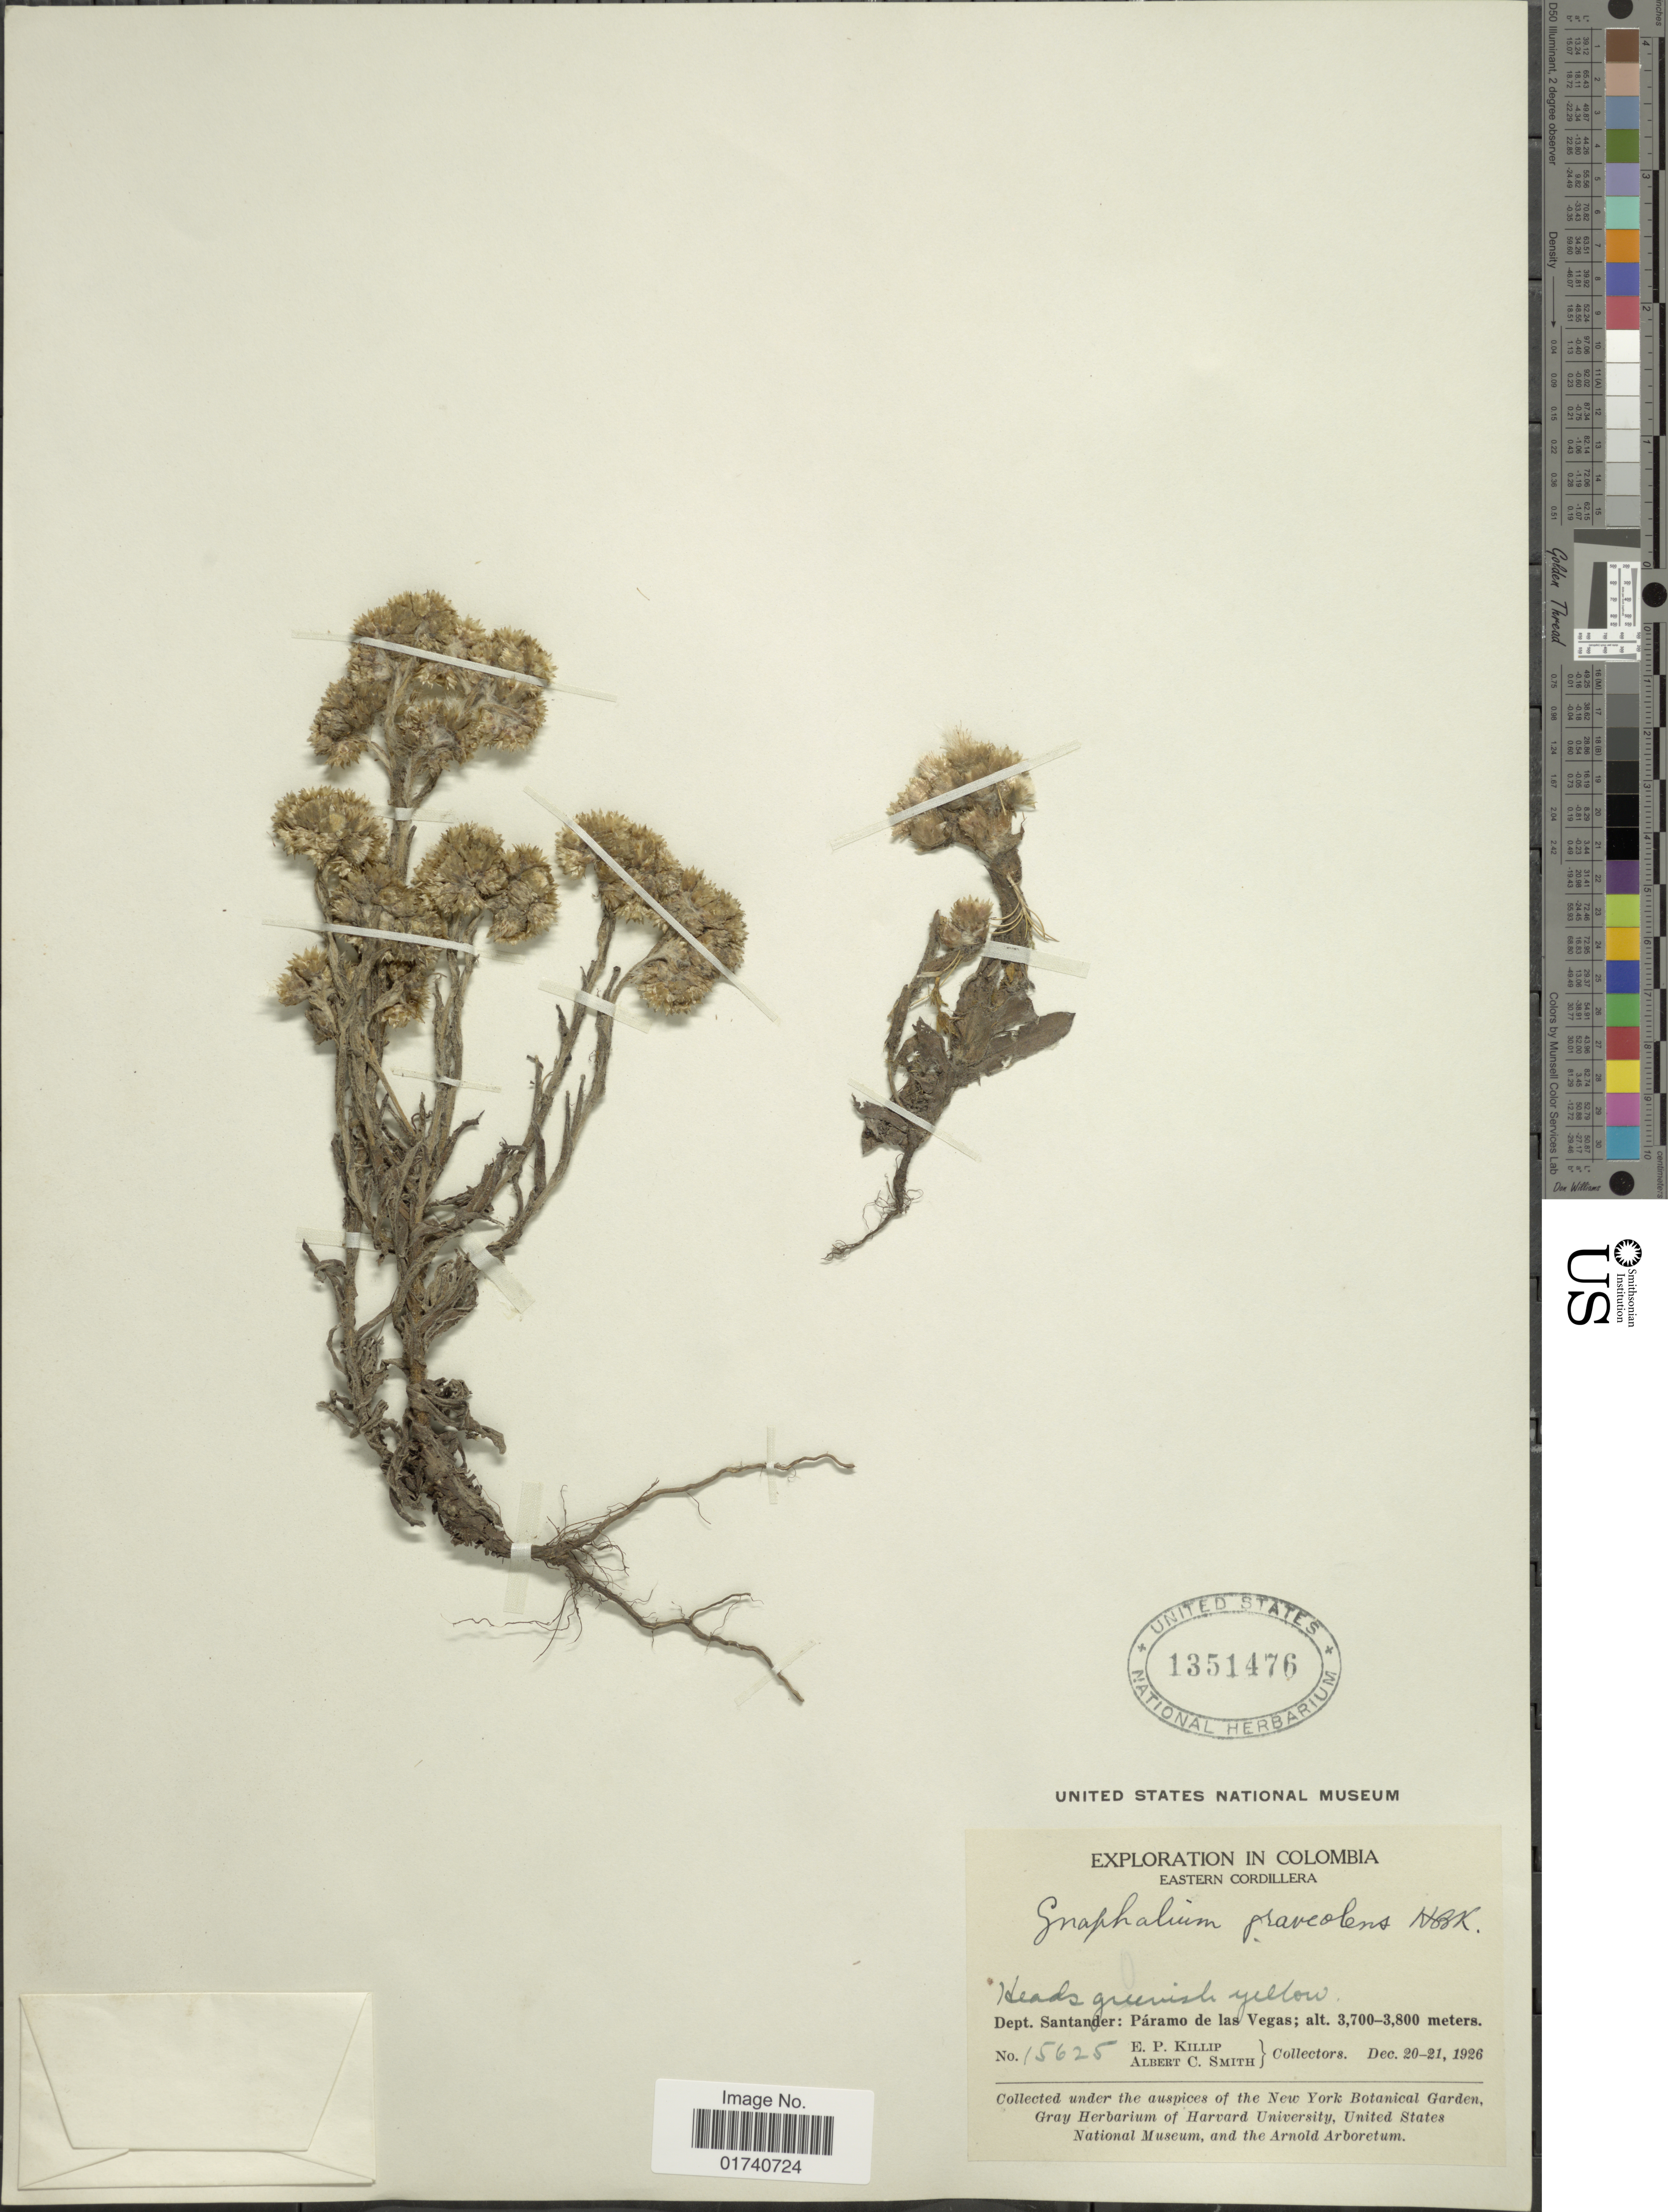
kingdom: Plantae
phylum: Tracheophyta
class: Magnoliopsida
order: Asterales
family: Asteraceae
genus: Pseudognaphalium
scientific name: Pseudognaphalium graveolens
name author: Anderb.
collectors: E. P. Killip & A. C. Smith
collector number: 15625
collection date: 1926-12-20/1926-12-21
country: Colombia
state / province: Santander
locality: Dept. Santander: Paramo de las Vegas.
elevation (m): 3700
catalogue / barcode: US 1351476